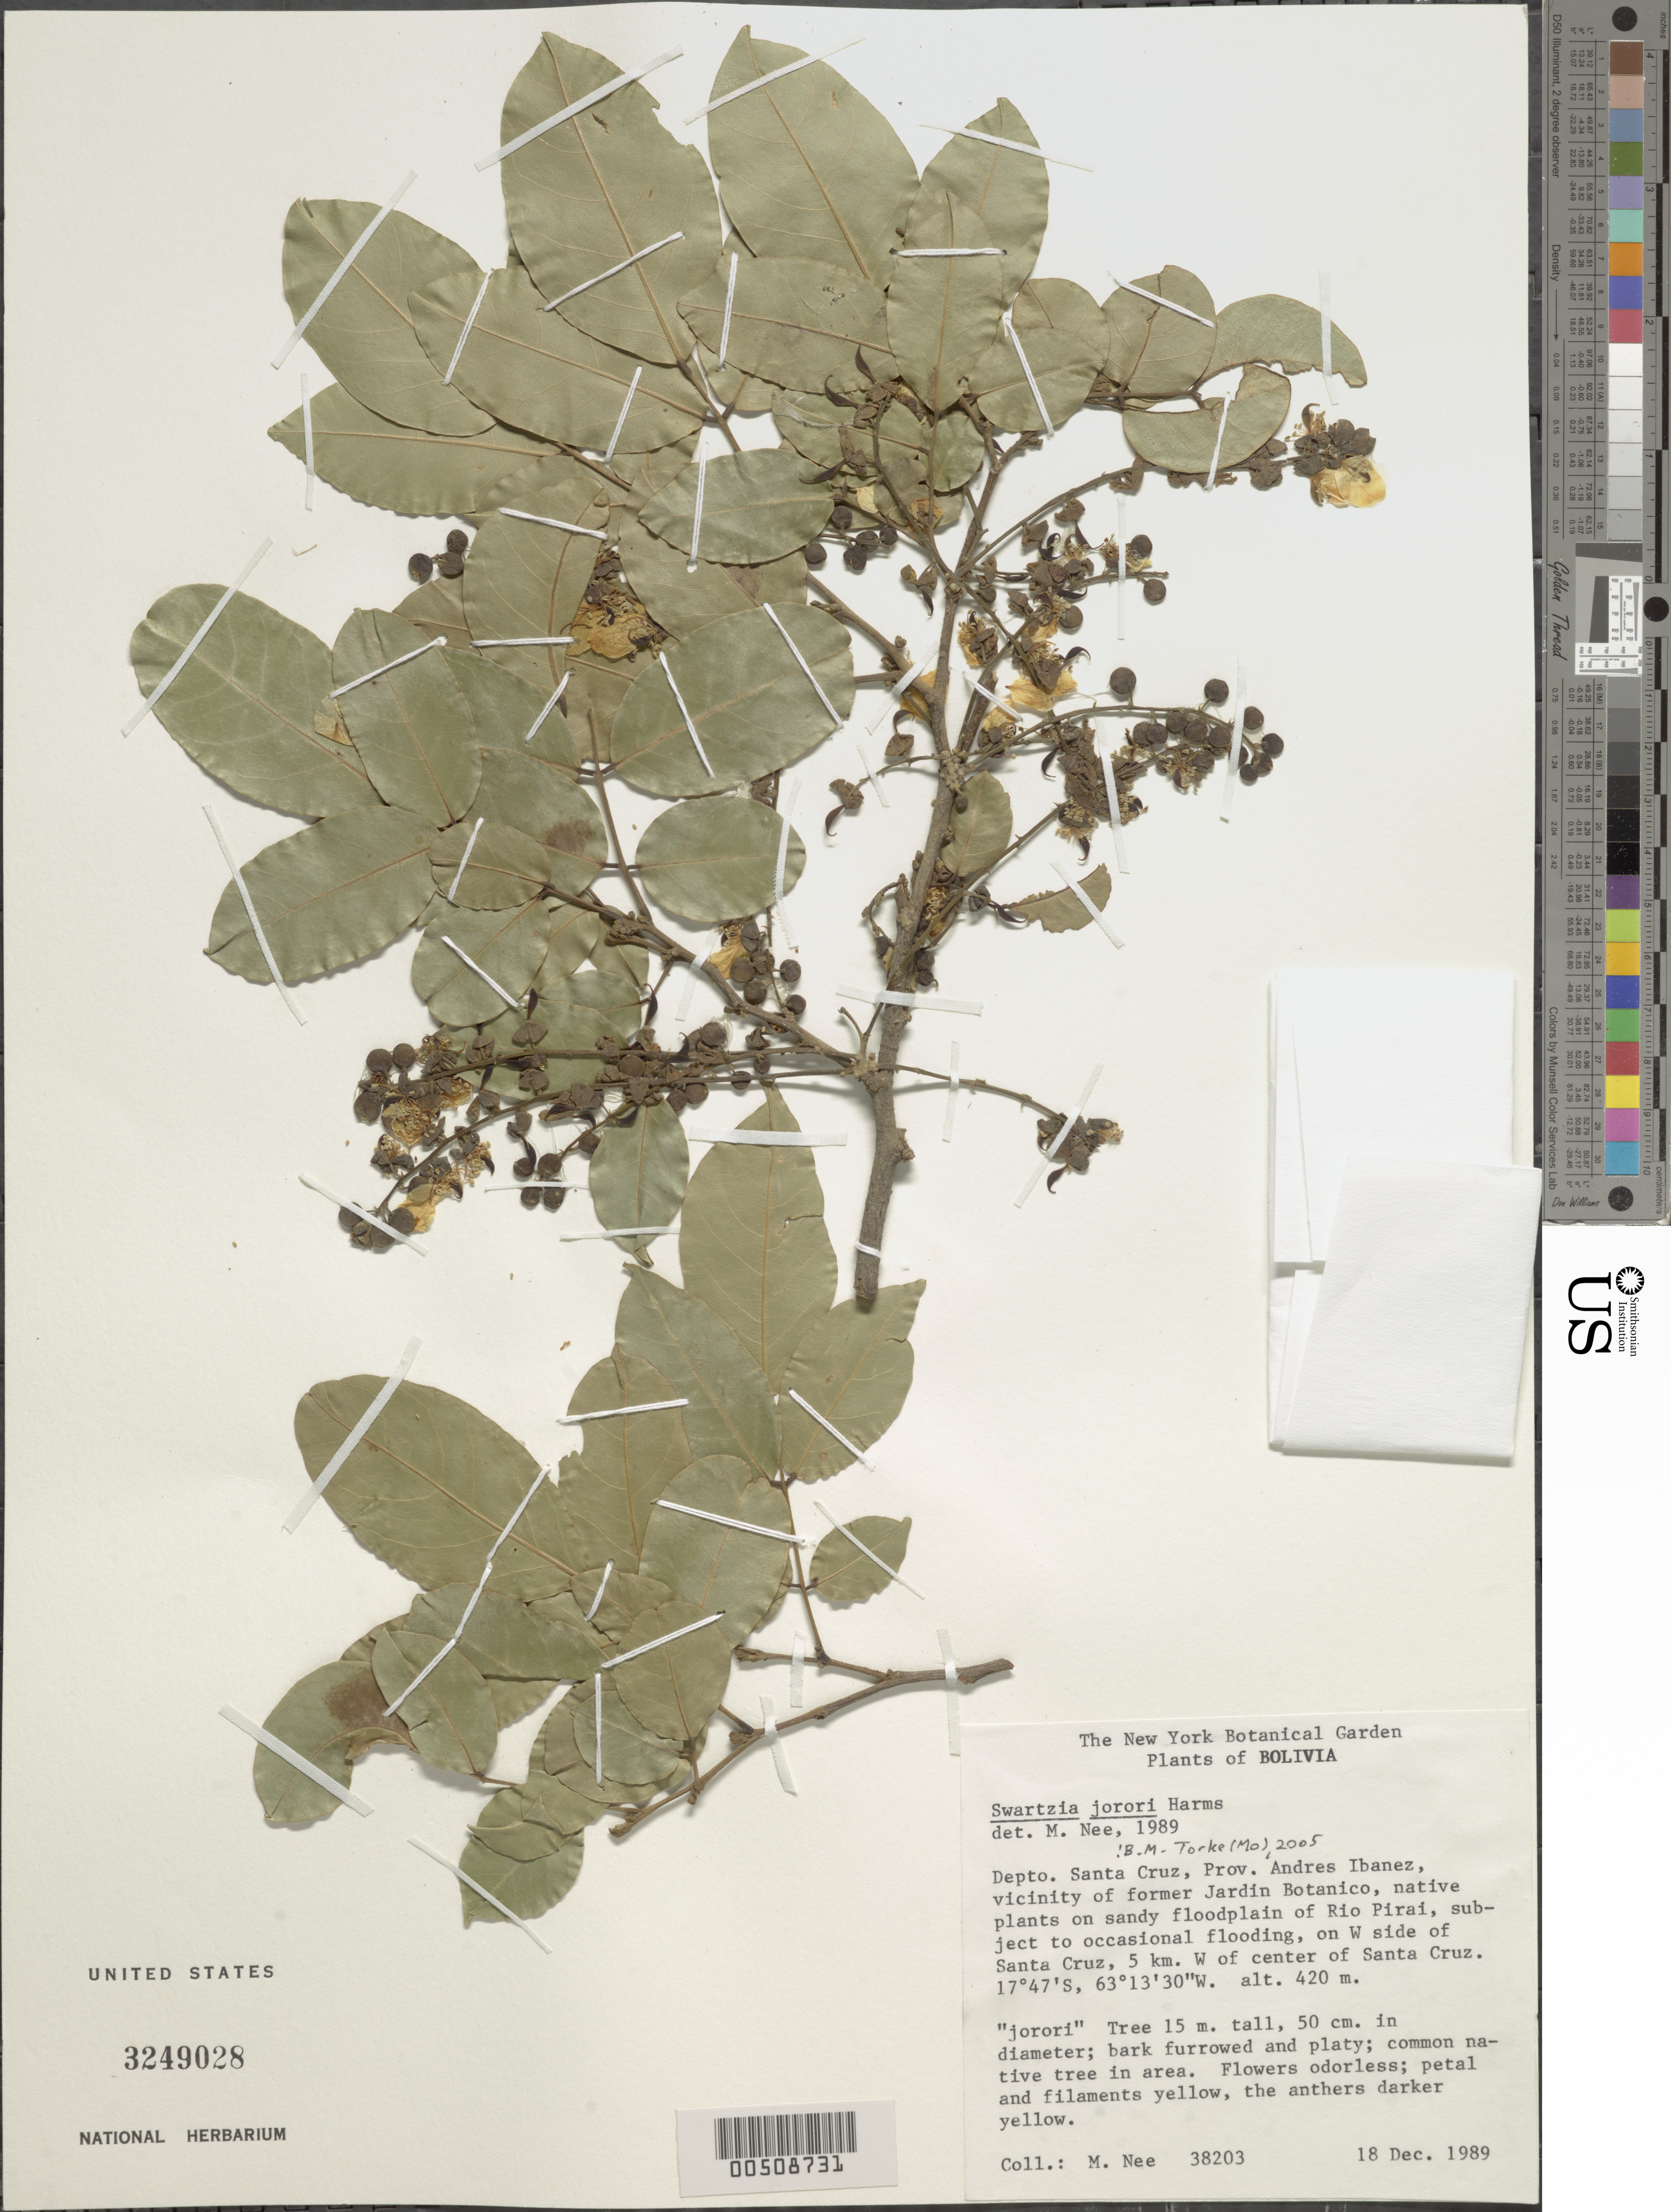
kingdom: Plantae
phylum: Tracheophyta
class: Magnoliopsida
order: Fabales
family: Fabaceae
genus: Swartzia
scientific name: Swartzia jorori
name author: Harms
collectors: M. Nee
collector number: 38203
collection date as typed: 18 Dec 1989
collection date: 1989-12-18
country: Bolivia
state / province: Santa Cruz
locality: Andres Ibanez, former Jardin Batanico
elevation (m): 420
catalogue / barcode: US 3249028